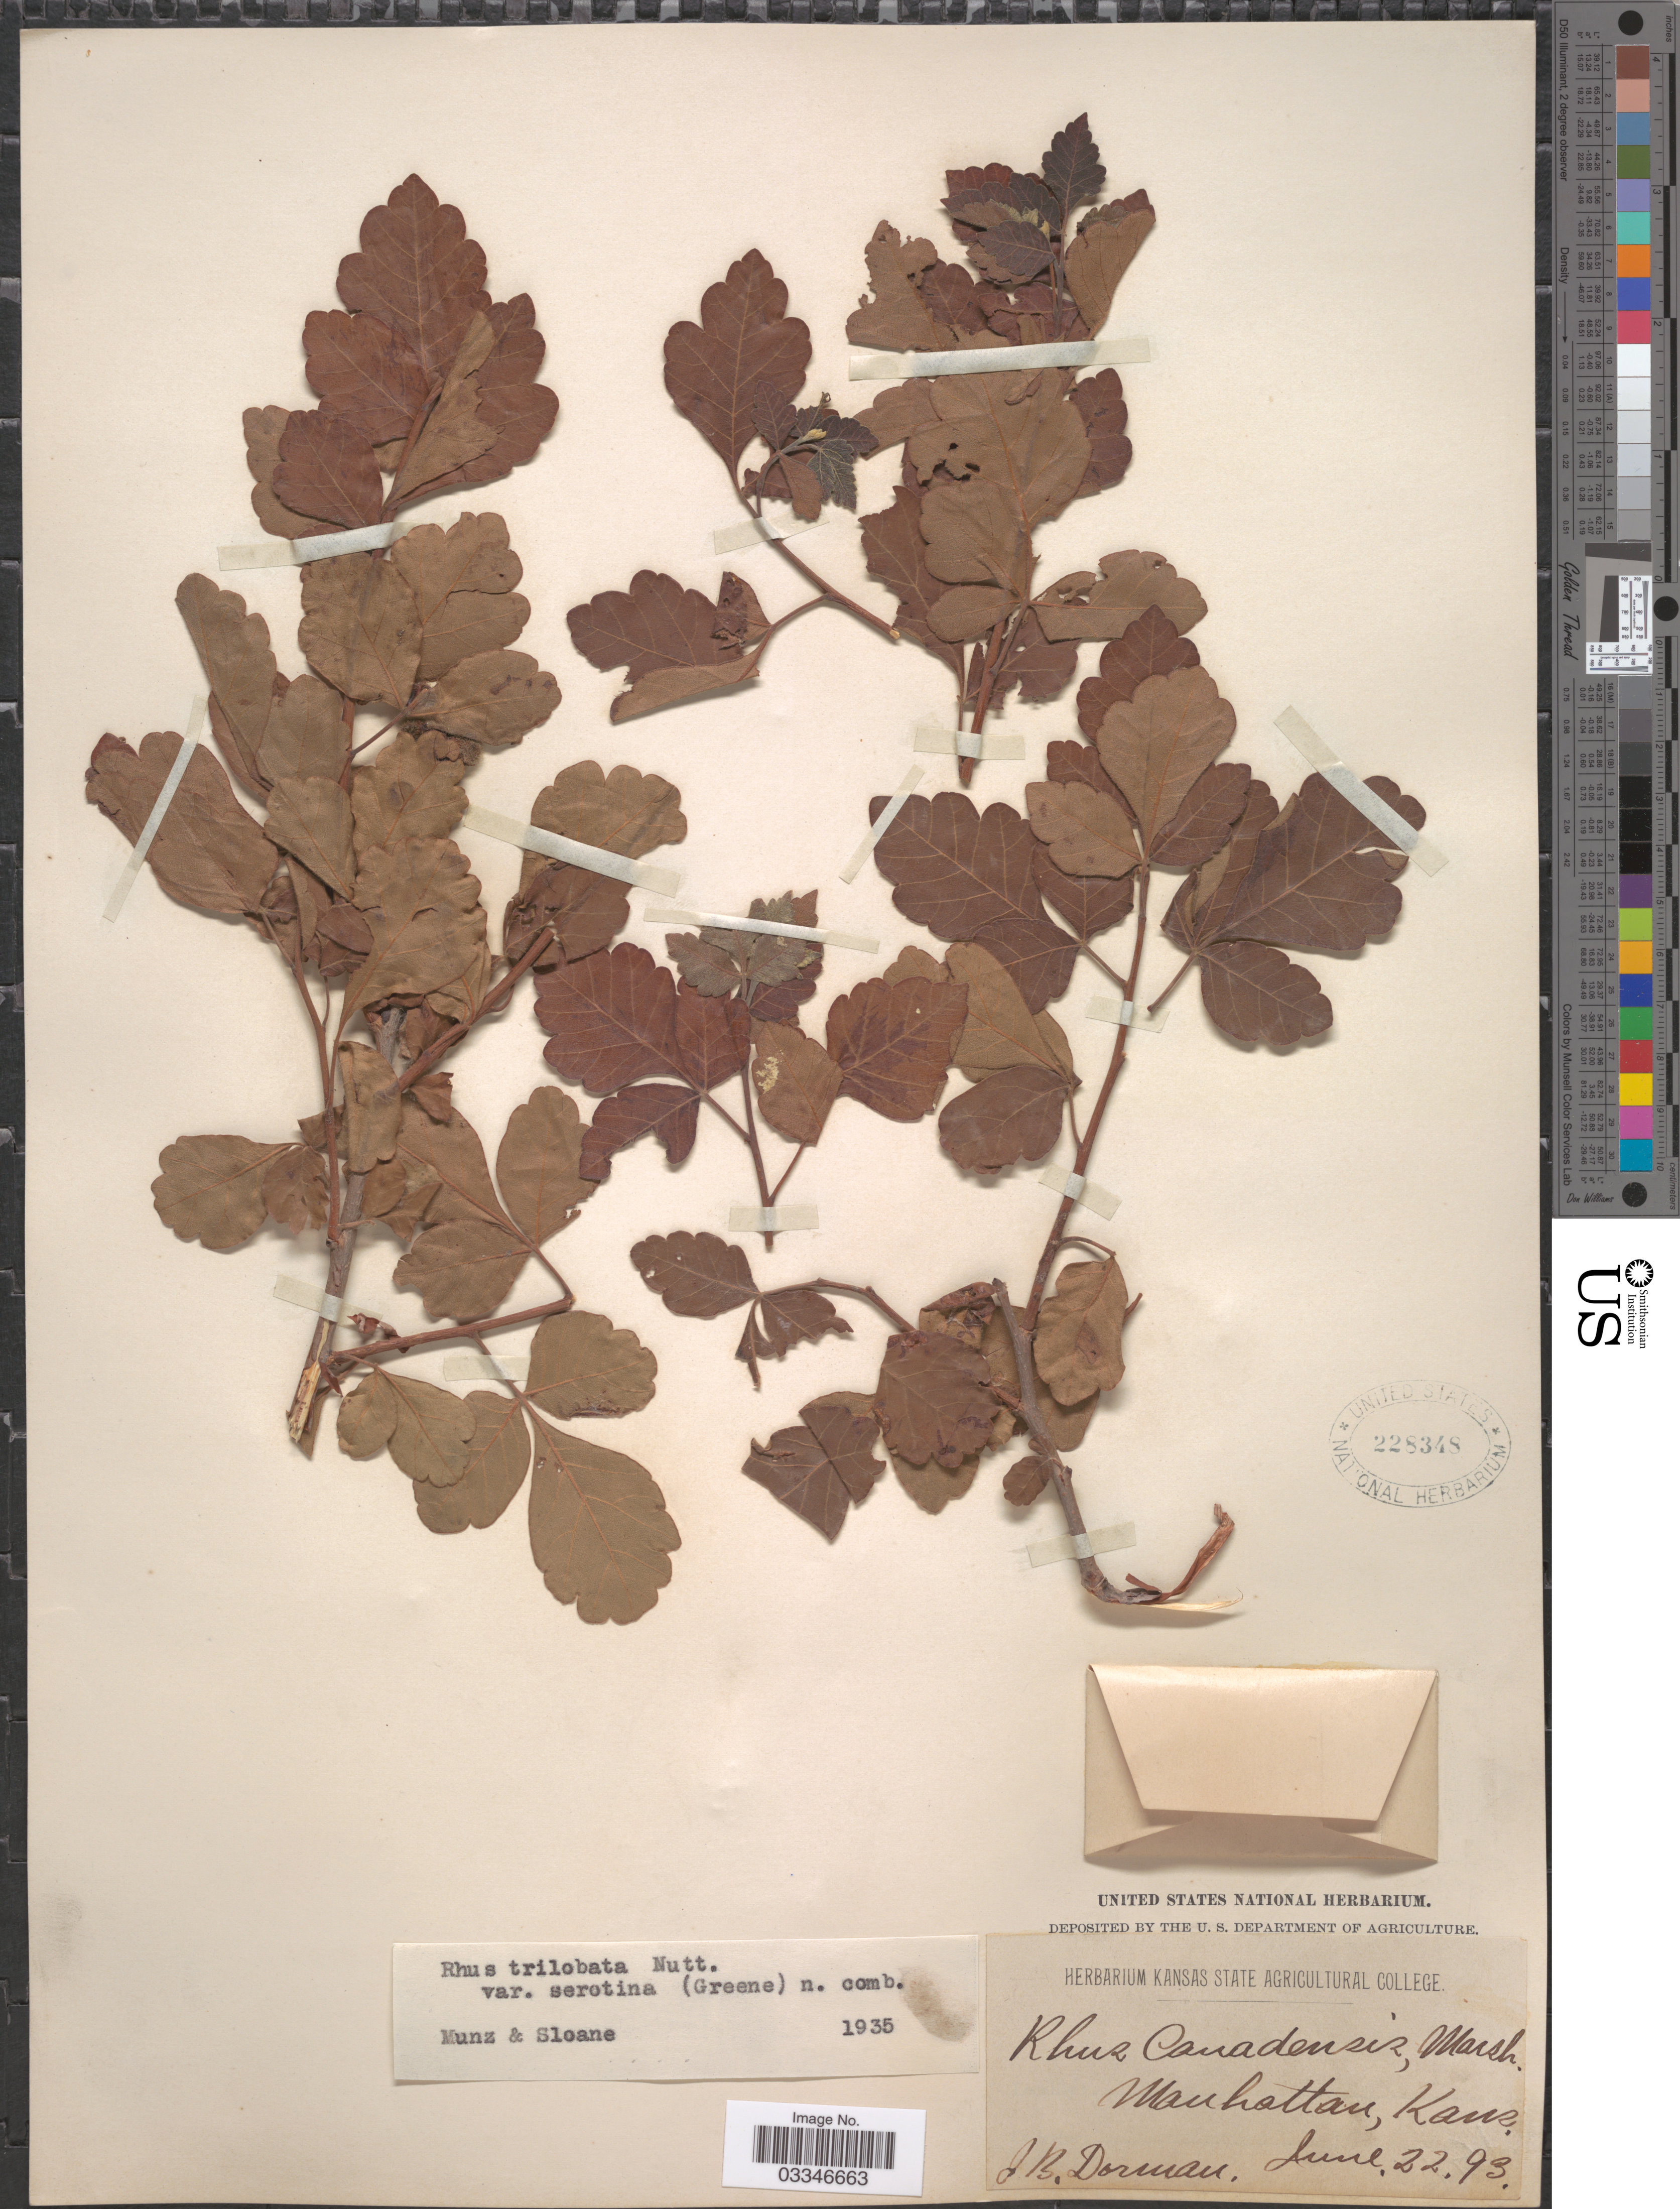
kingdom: Plantae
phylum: Tracheophyta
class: Magnoliopsida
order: Sapindales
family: Anacardiaceae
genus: Rhus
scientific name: Rhus trilobata var. serotina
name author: (Greene) F.A. Barkley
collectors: J. Dorman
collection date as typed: Transcribed d/m/y: 22/6/93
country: United States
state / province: Kansas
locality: Manhattan.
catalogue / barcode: US 228348